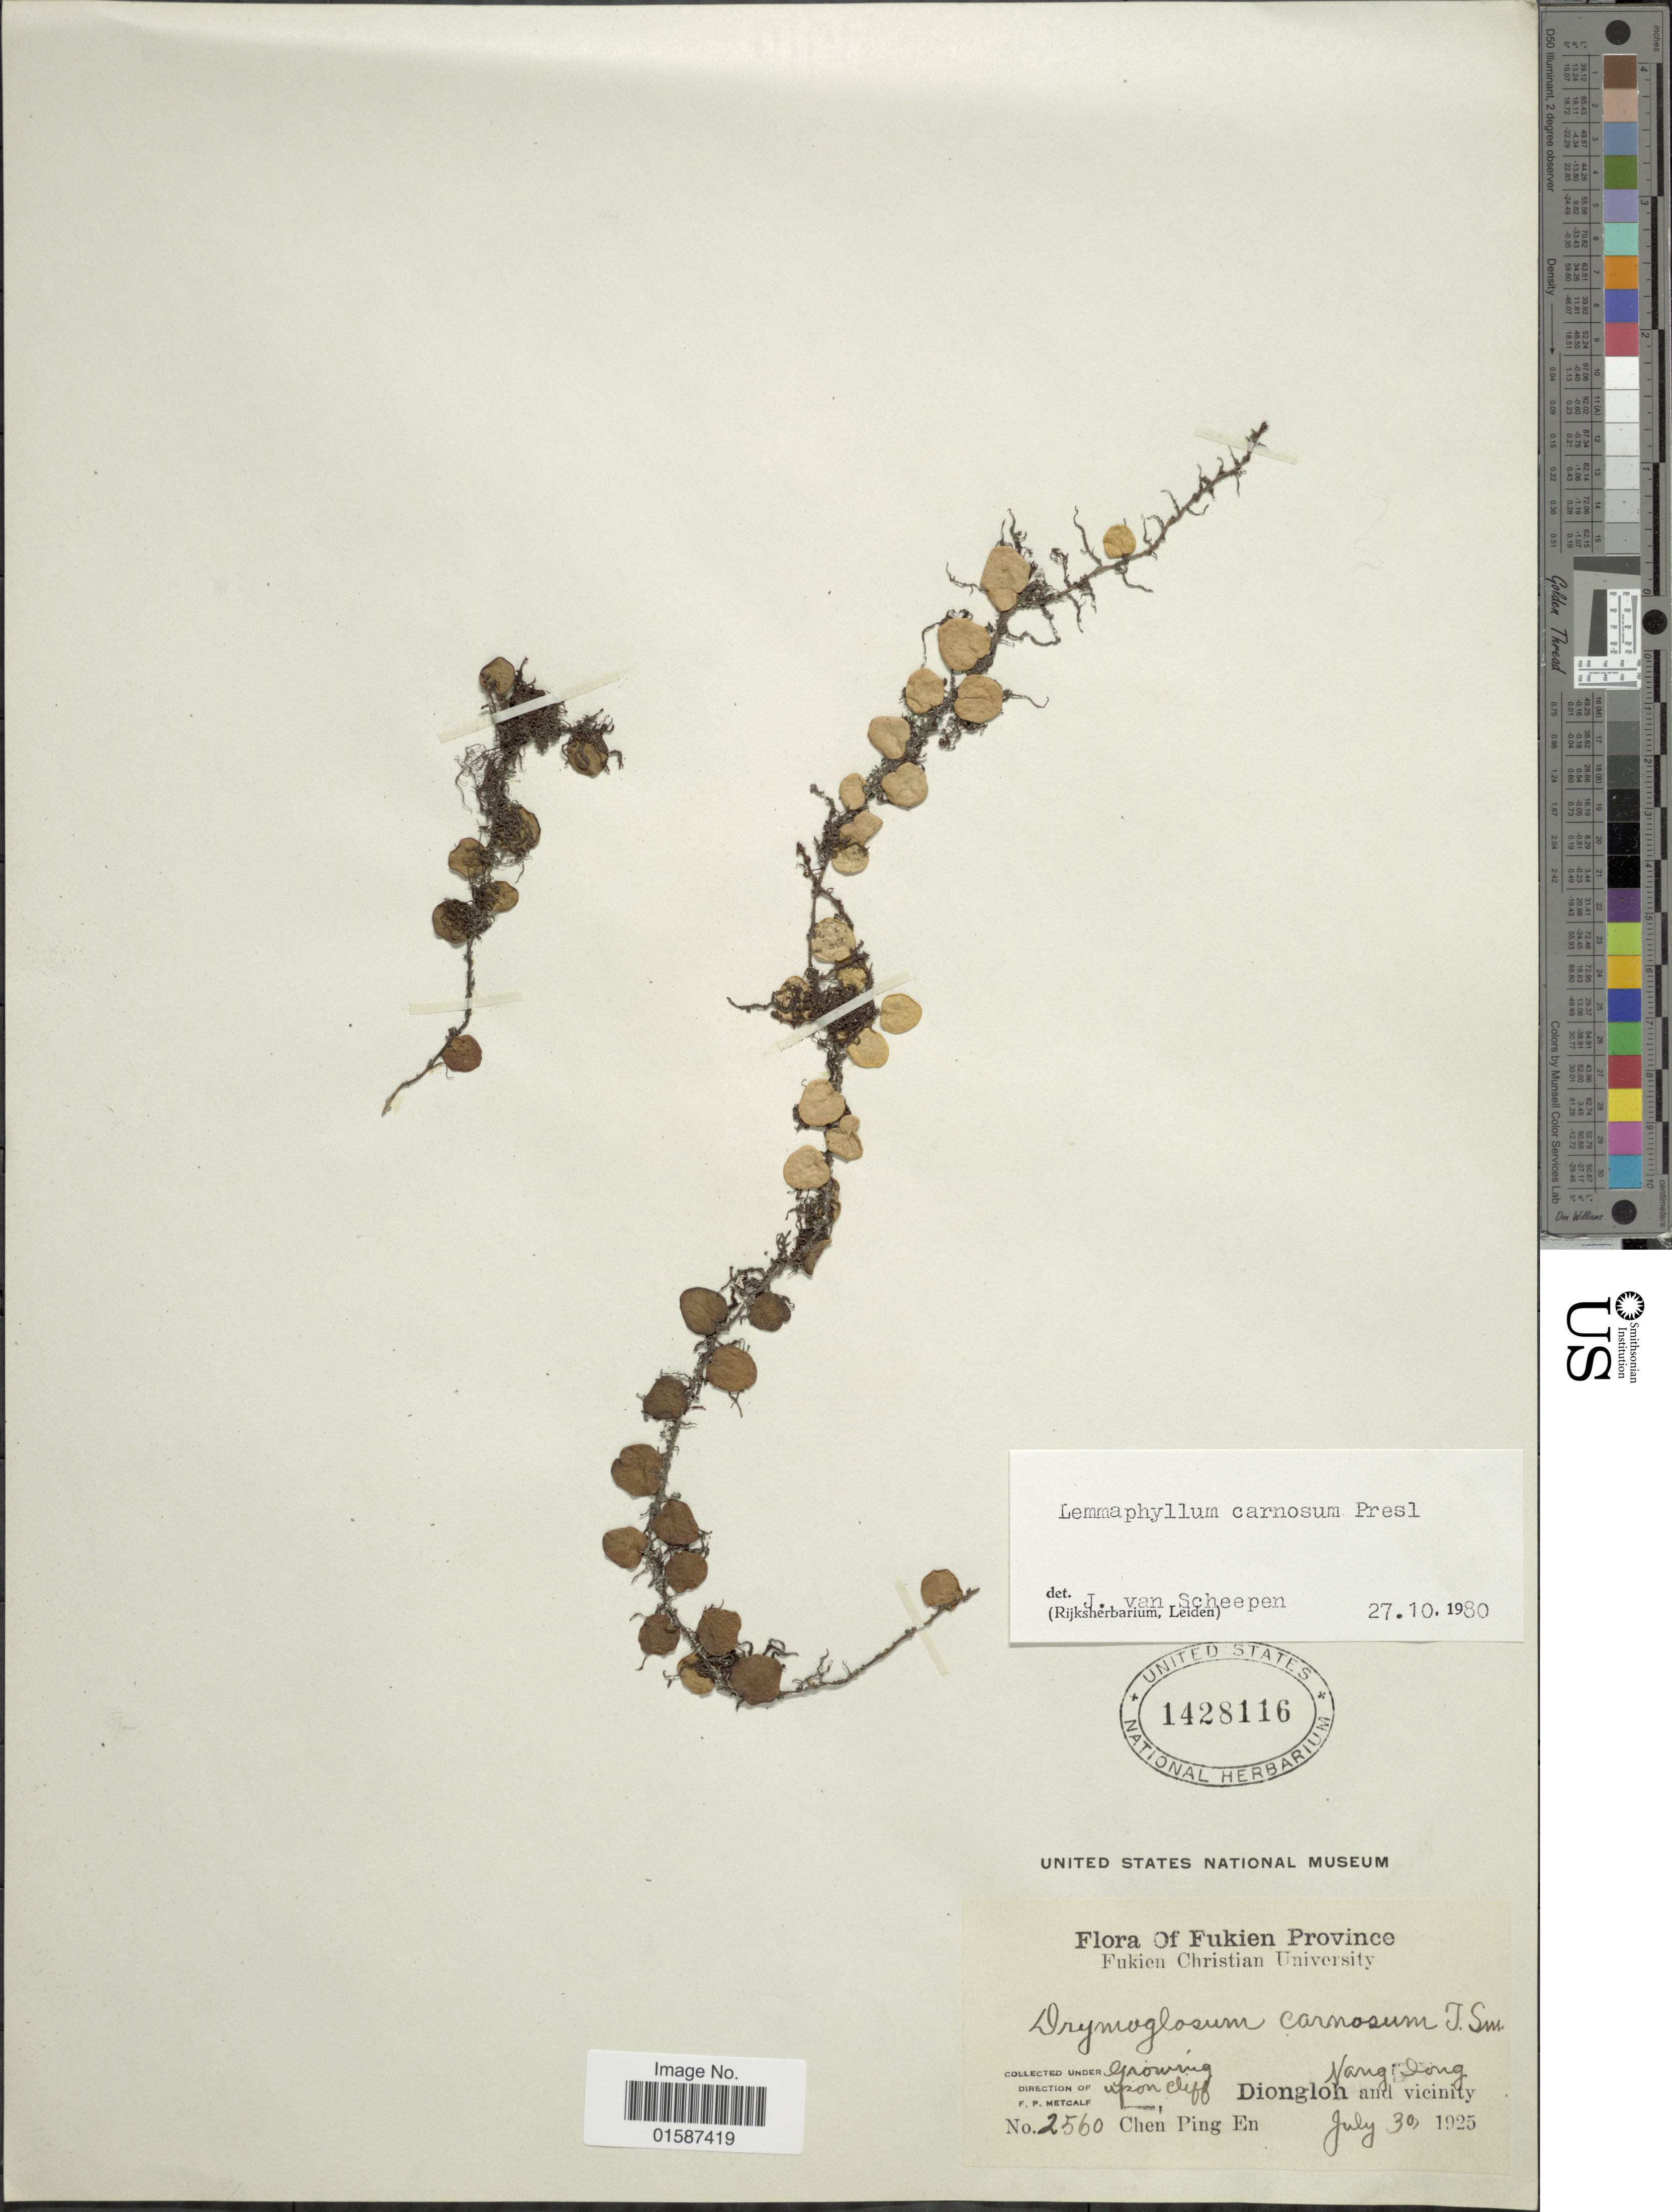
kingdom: Plantae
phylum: Tracheophyta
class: Polypodiopsida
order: Polypodiales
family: Polypodiaceae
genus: Lemmaphyllum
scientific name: Lemmaphyllum microphyllum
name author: C. Presl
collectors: C. Ping En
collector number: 2560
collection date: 1925-07-30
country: China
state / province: Fujian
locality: Fukien Province, Diongloh and vicinity, Nang Long [interpreted]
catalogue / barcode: US 1428116